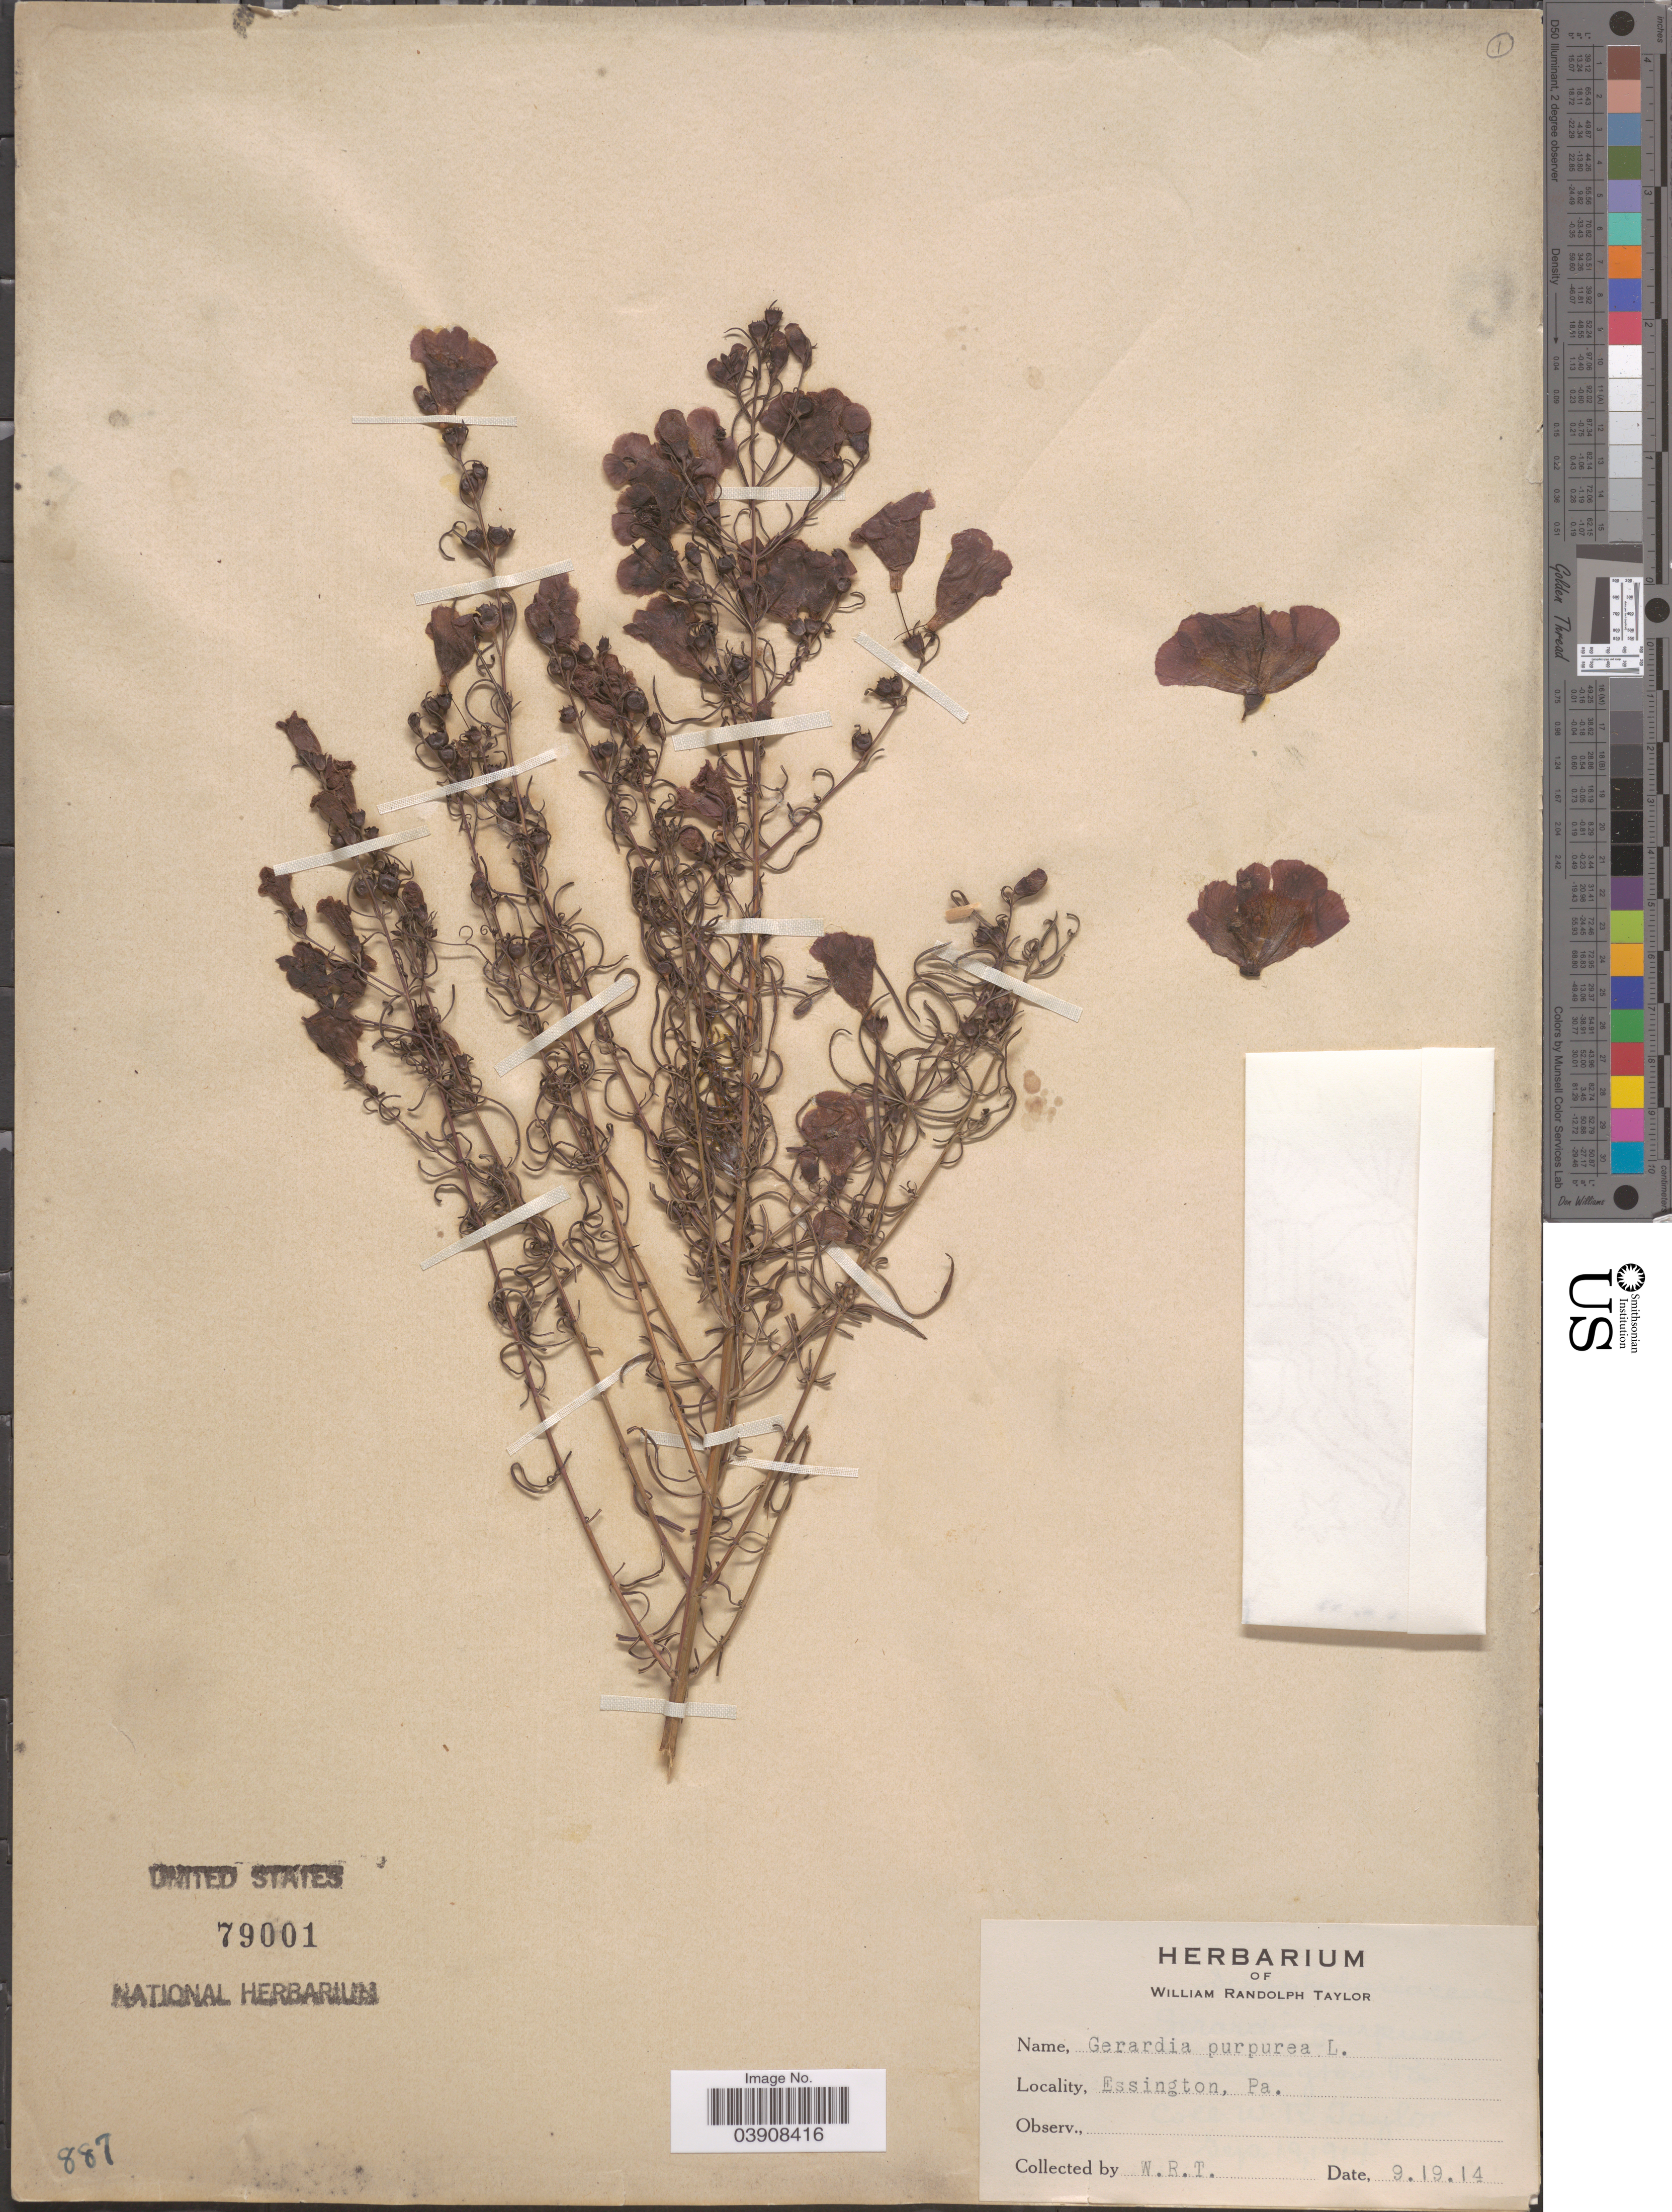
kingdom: Plantae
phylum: Tracheophyta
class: Magnoliopsida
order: Lamiales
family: Orobanchaceae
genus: Agalinis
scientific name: Agalinis purpurea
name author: (L.) Pennell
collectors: W. R. Taylor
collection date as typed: Transcribed d/m/y: 19/9/14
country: United States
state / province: Pennsylvania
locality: Essington.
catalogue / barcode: US 79001